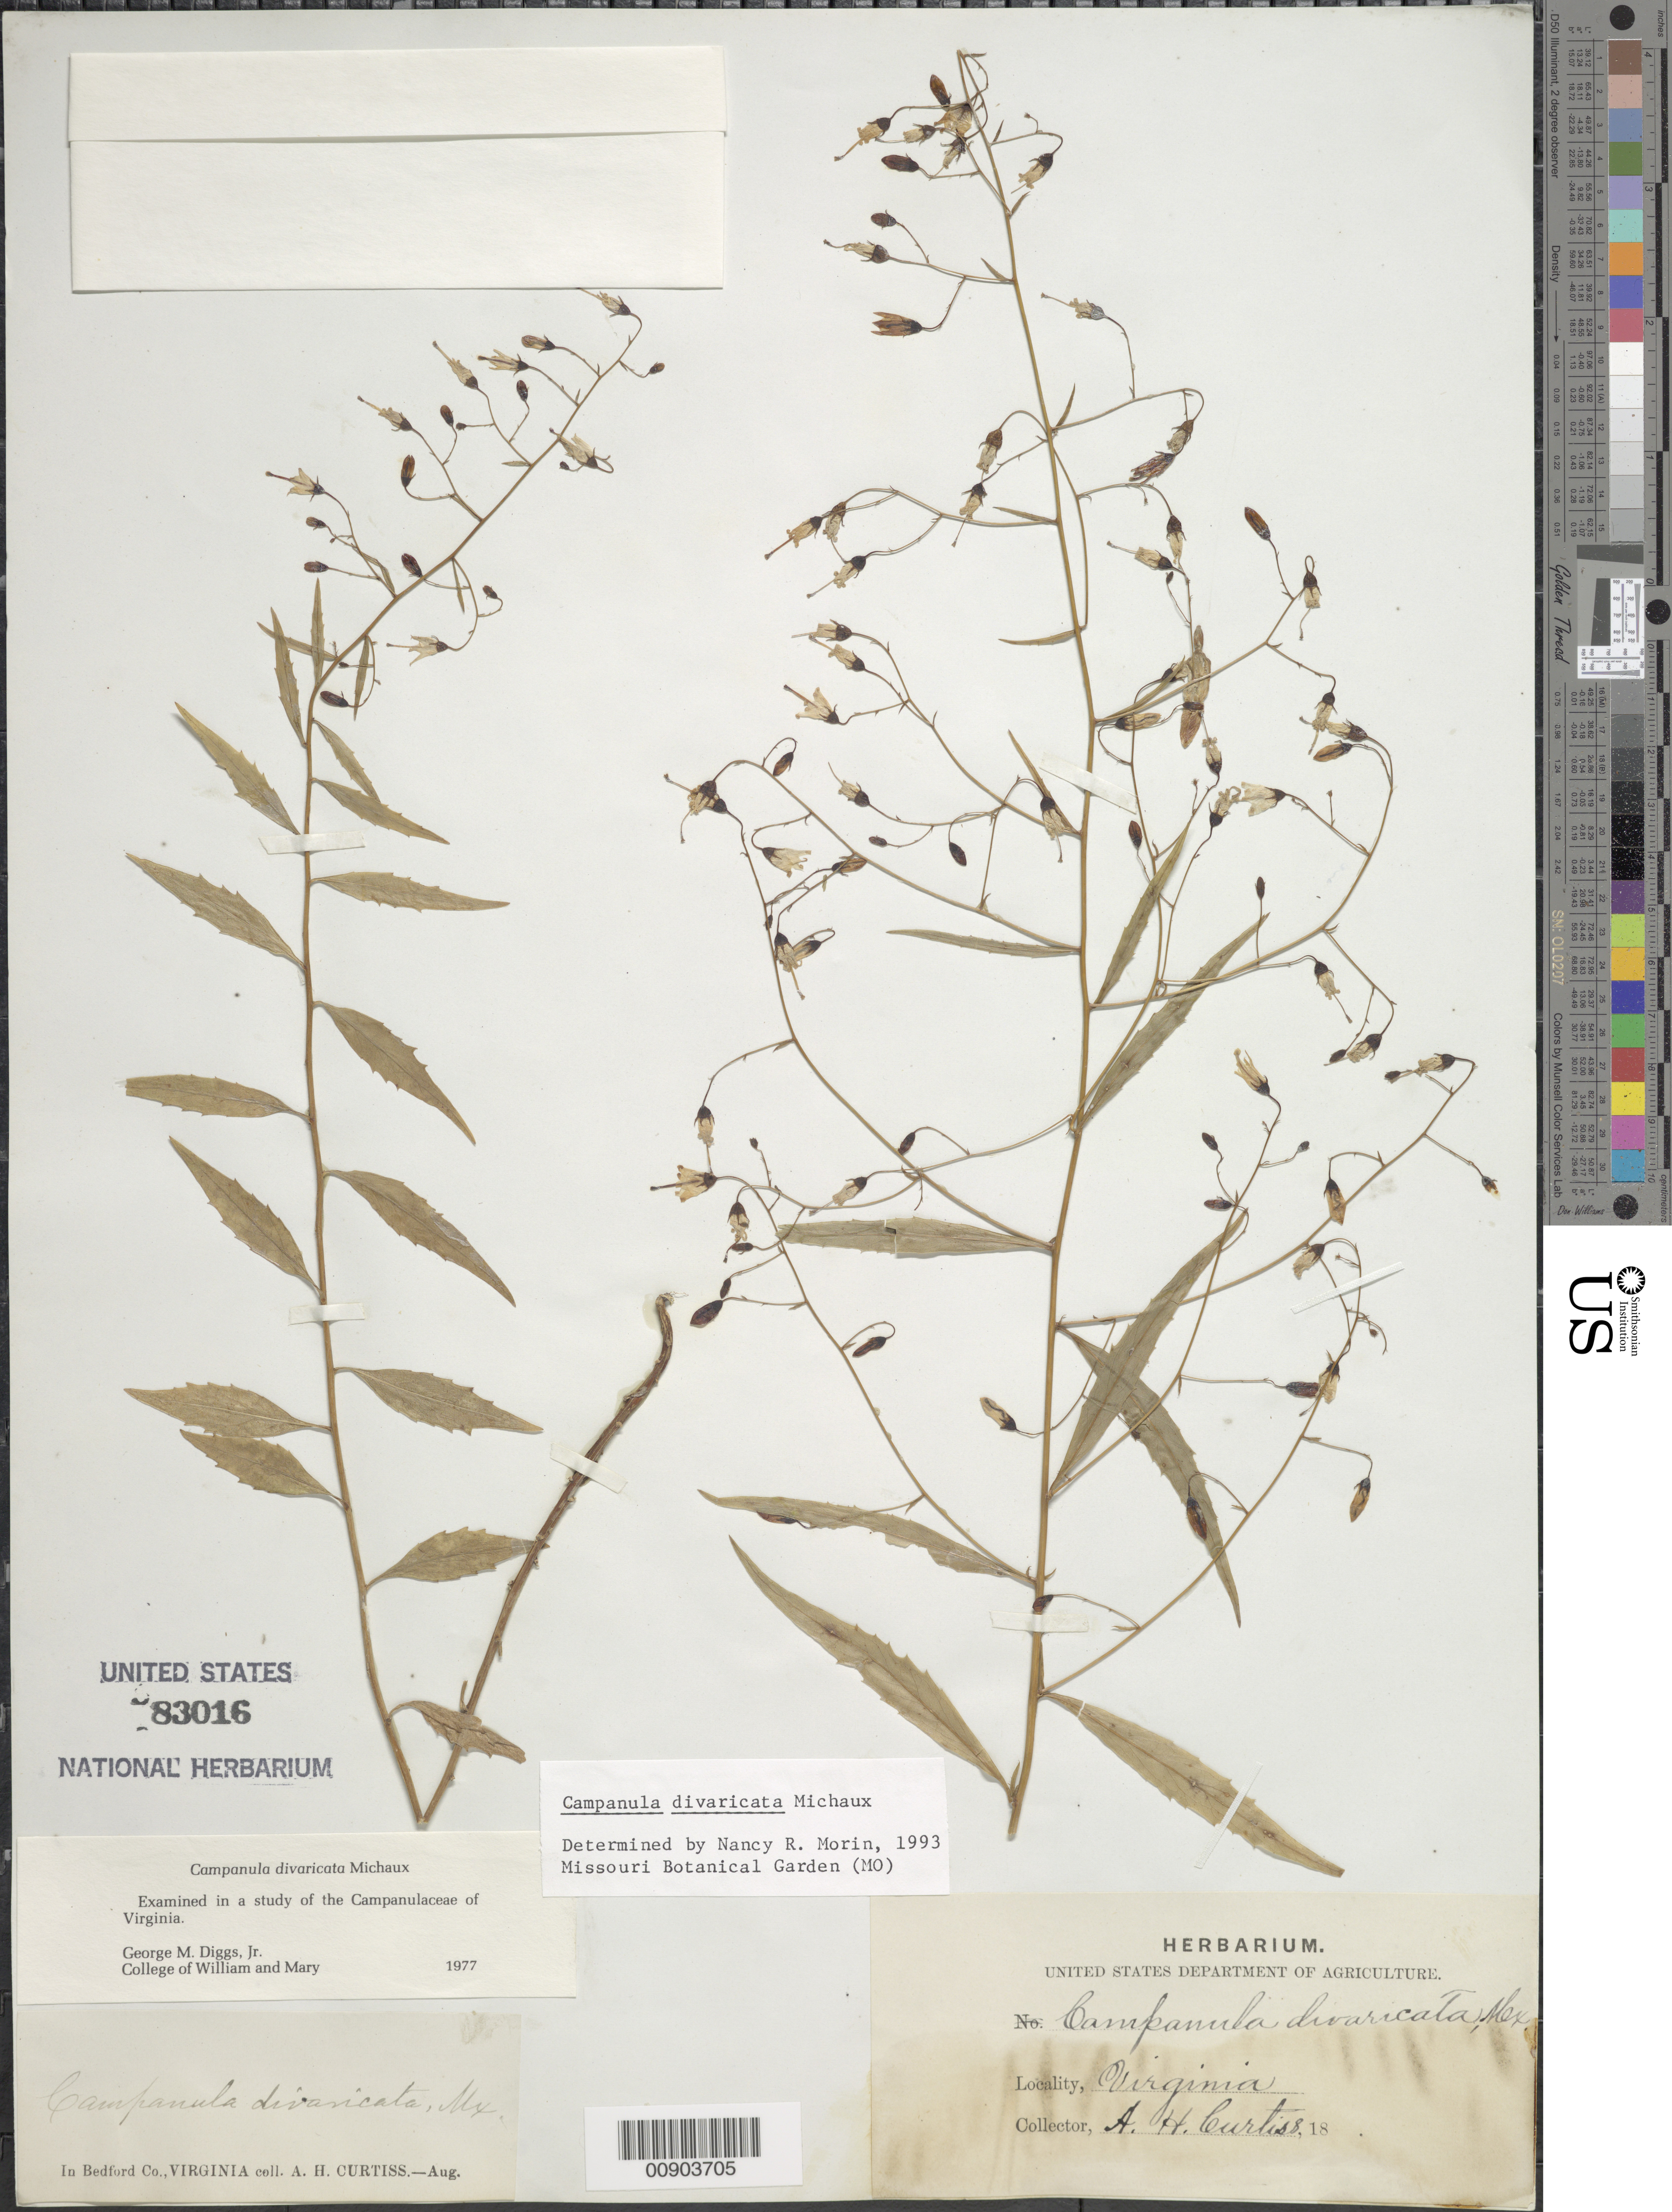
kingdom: Plantae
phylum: Tracheophyta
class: Magnoliopsida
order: Asterales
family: Campanulaceae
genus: Campanula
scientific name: Campanula divaricata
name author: Michx.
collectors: A. H. Curtiss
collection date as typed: Aug. 18--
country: United States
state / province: Virginia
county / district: Bedford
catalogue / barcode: US 83016